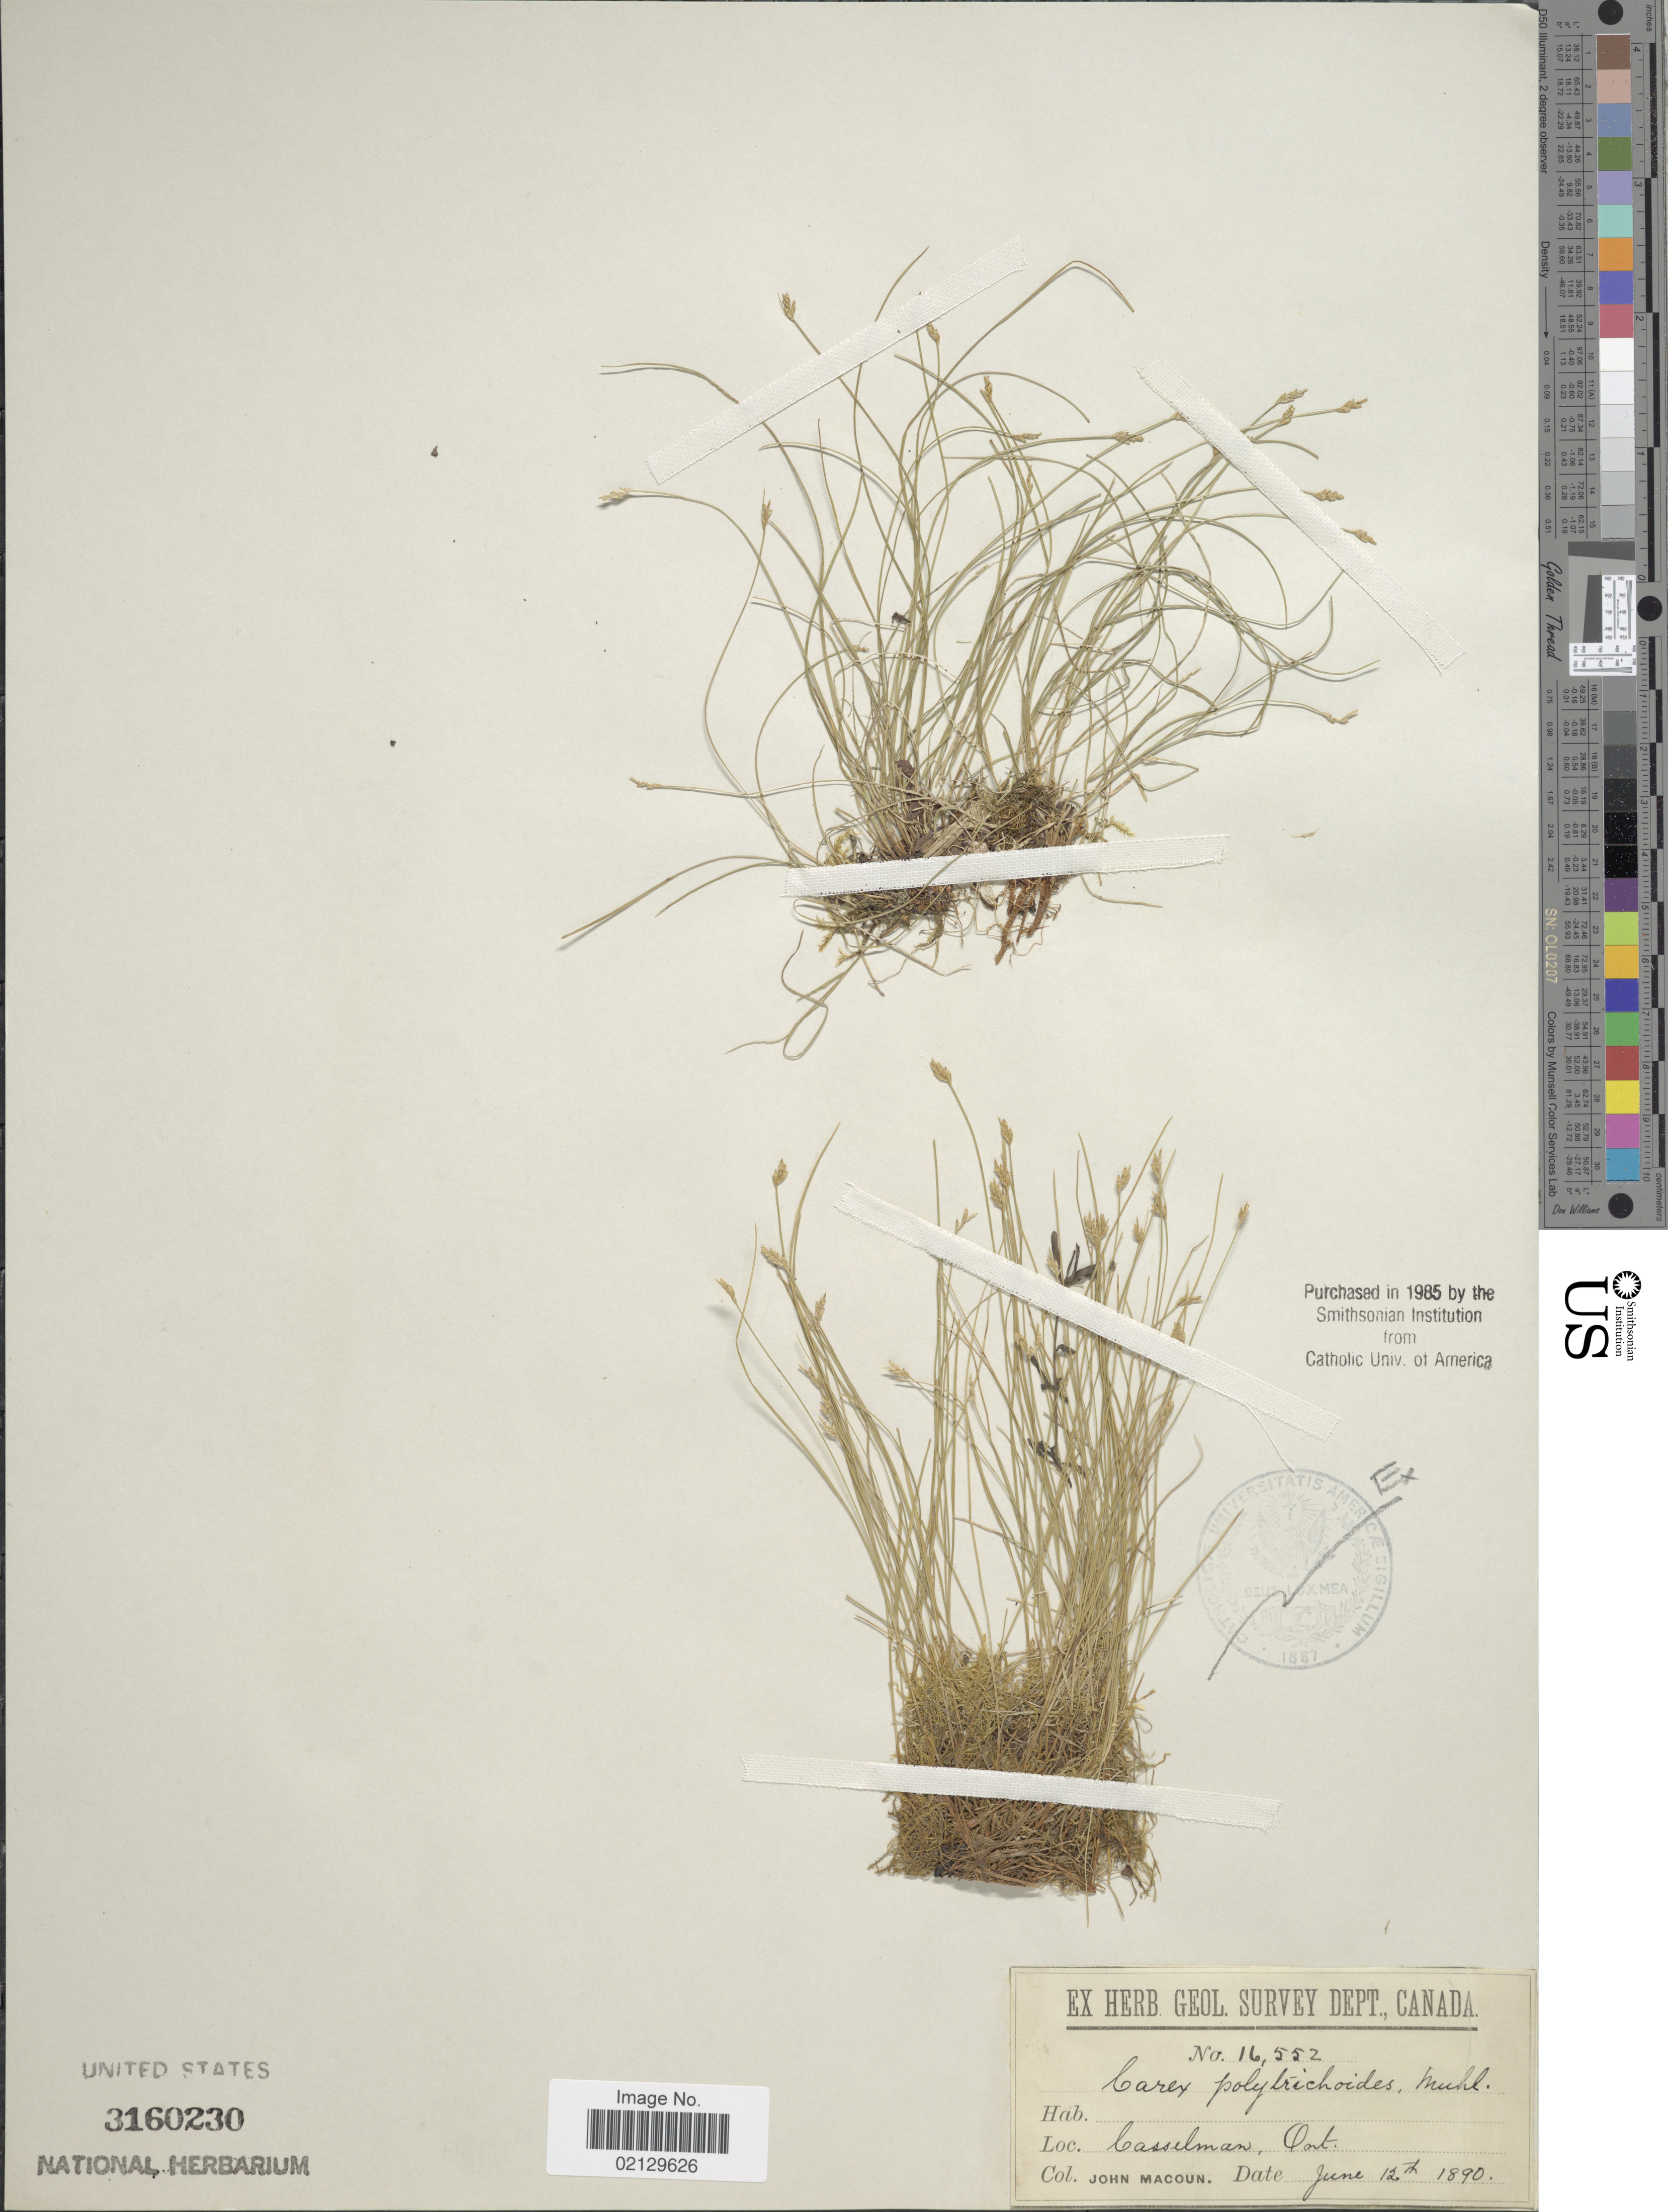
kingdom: Plantae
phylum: Tracheophyta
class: Liliopsida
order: Poales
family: Cyperaceae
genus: Carex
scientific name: Carex leptalea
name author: Wahlenb.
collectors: J. Macoun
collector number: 16552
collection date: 1890-06-12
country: Canada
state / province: Ontario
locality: Casselman, Ont.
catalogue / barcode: US 3160230